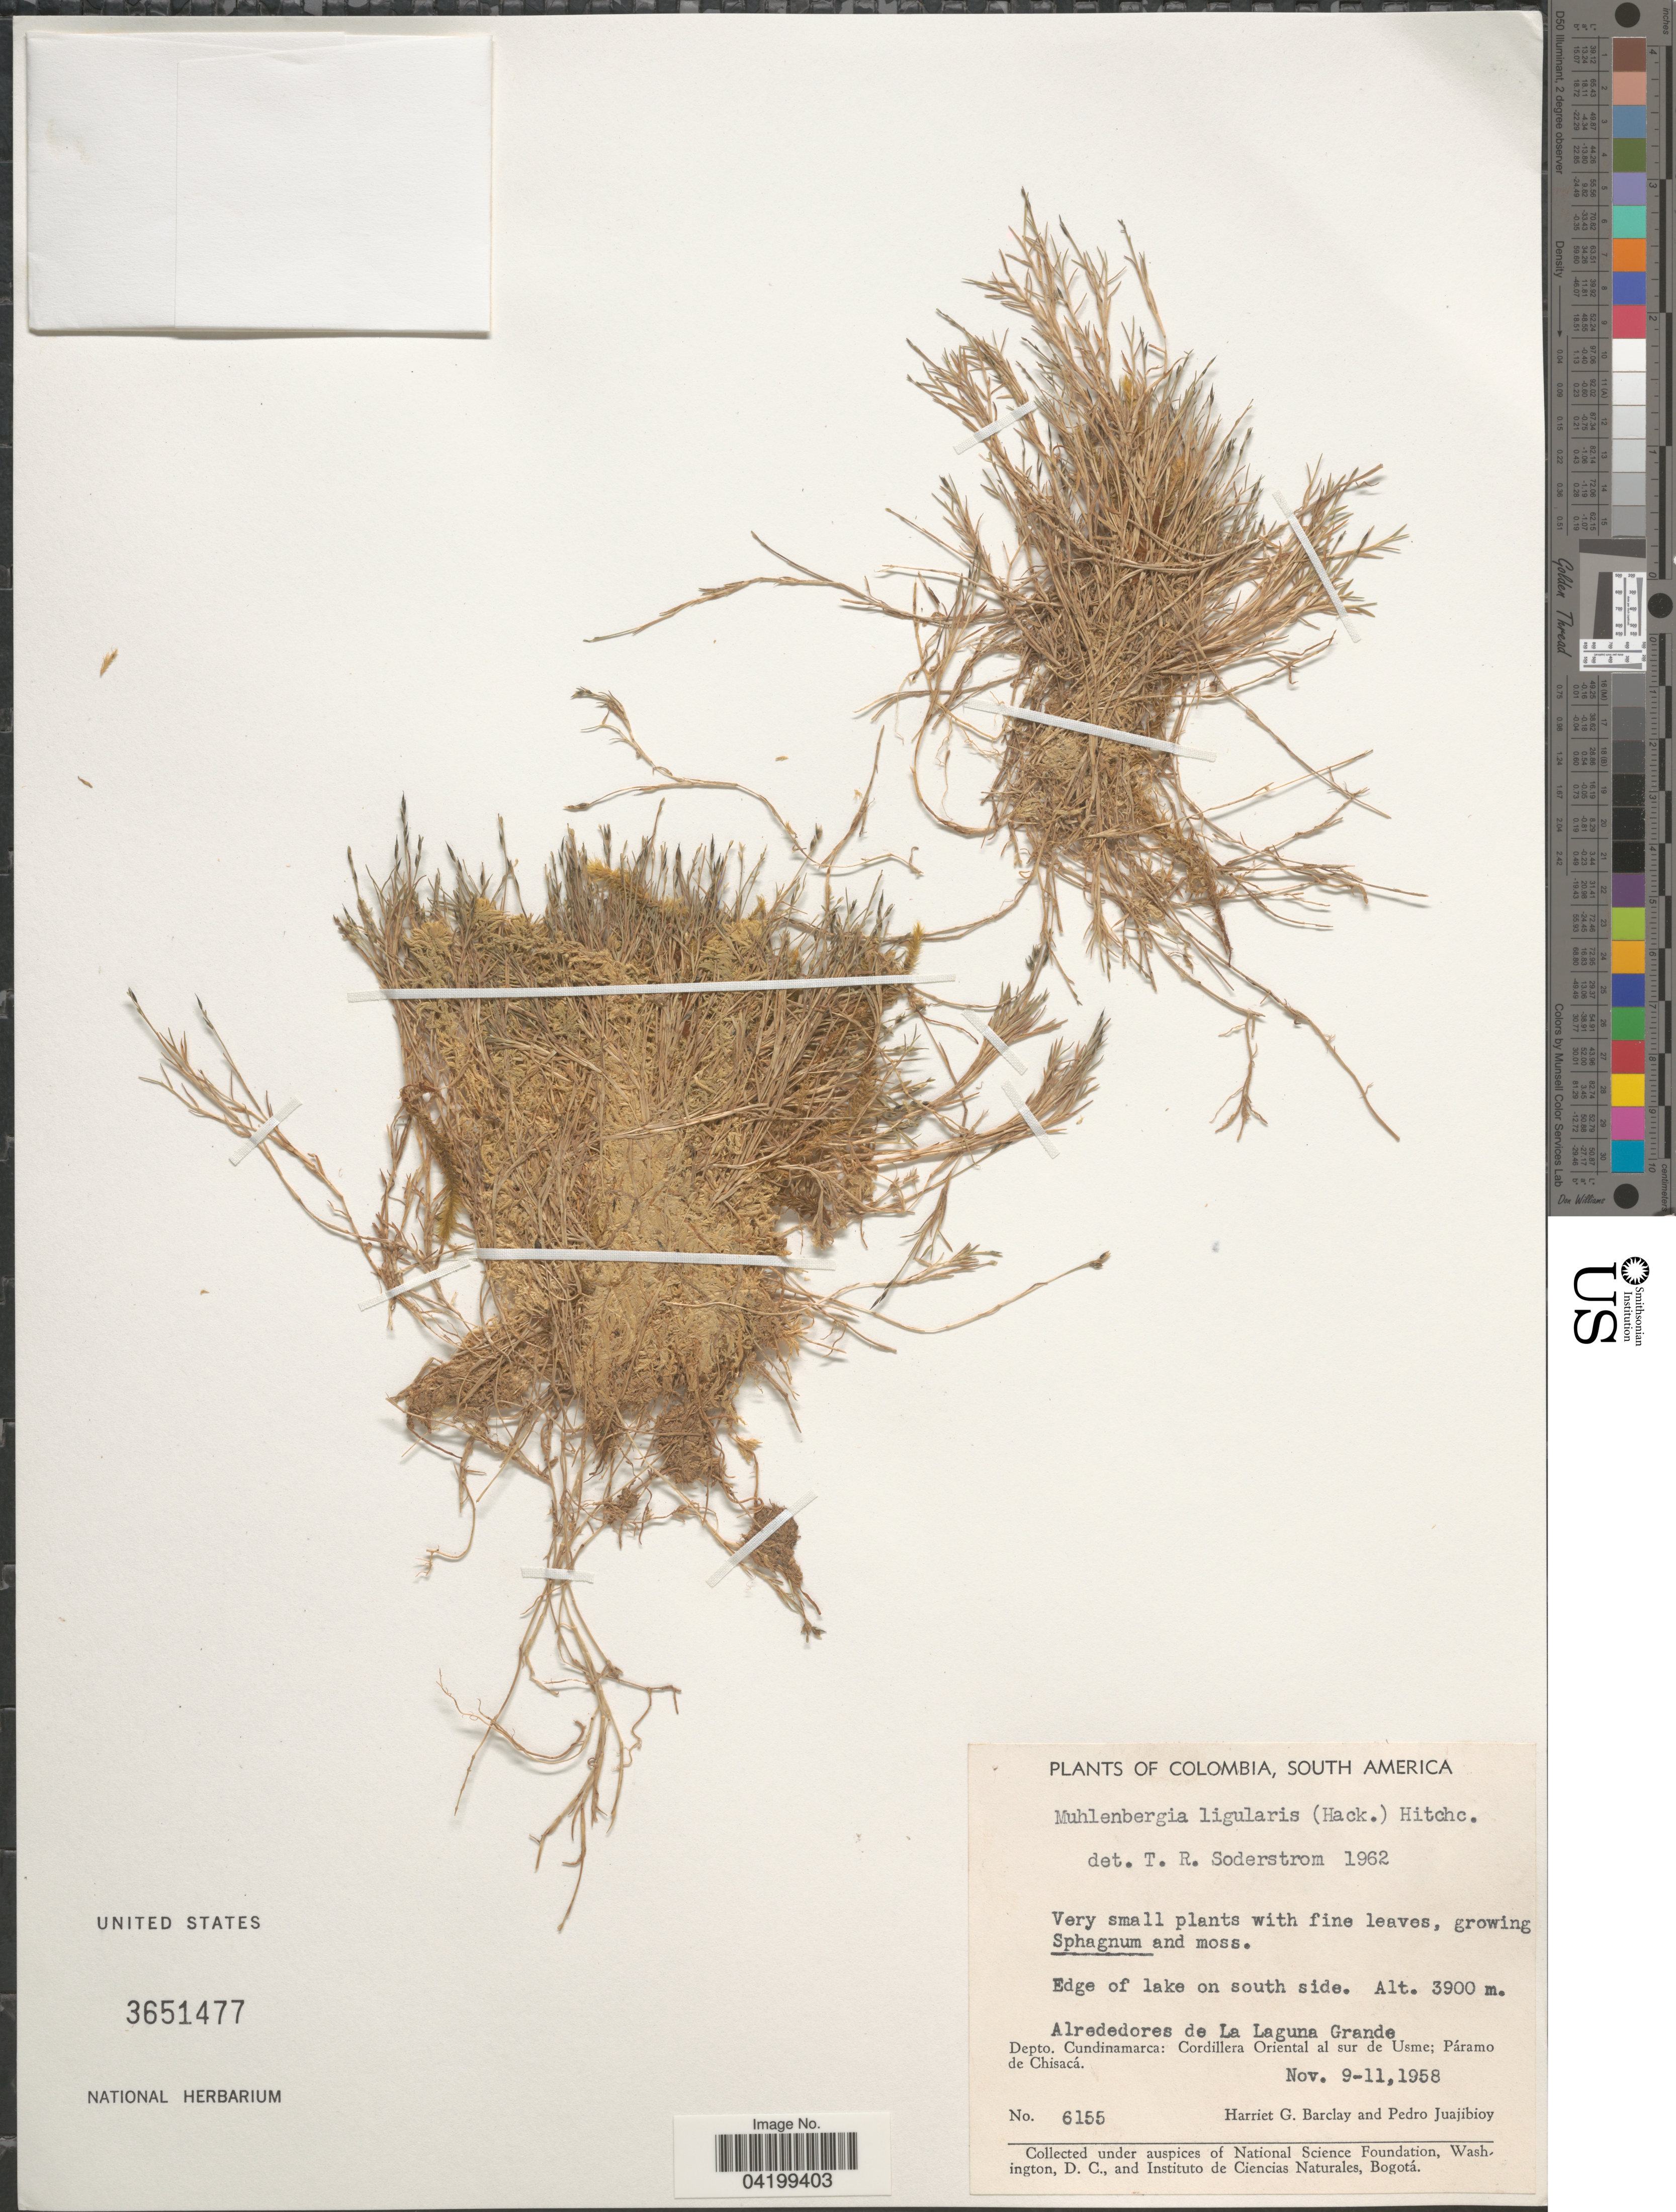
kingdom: Plantae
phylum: Tracheophyta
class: Liliopsida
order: Poales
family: Poaceae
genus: Muhlenbergia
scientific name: Muhlenbergia ligularis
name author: (Hack.) Hitchc.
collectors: H. G. Barclay & P. Juajibioy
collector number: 6155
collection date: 1958-11-09/1958-11-11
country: Colombia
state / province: Cundinamarca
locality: Edge of lake on south side. Alrededores de La Laguna Grande. Depto. Cundinamarca: Cordillera Oriental al sur de Usme; Páramo de Chisacá.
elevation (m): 3900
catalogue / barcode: US 3651477